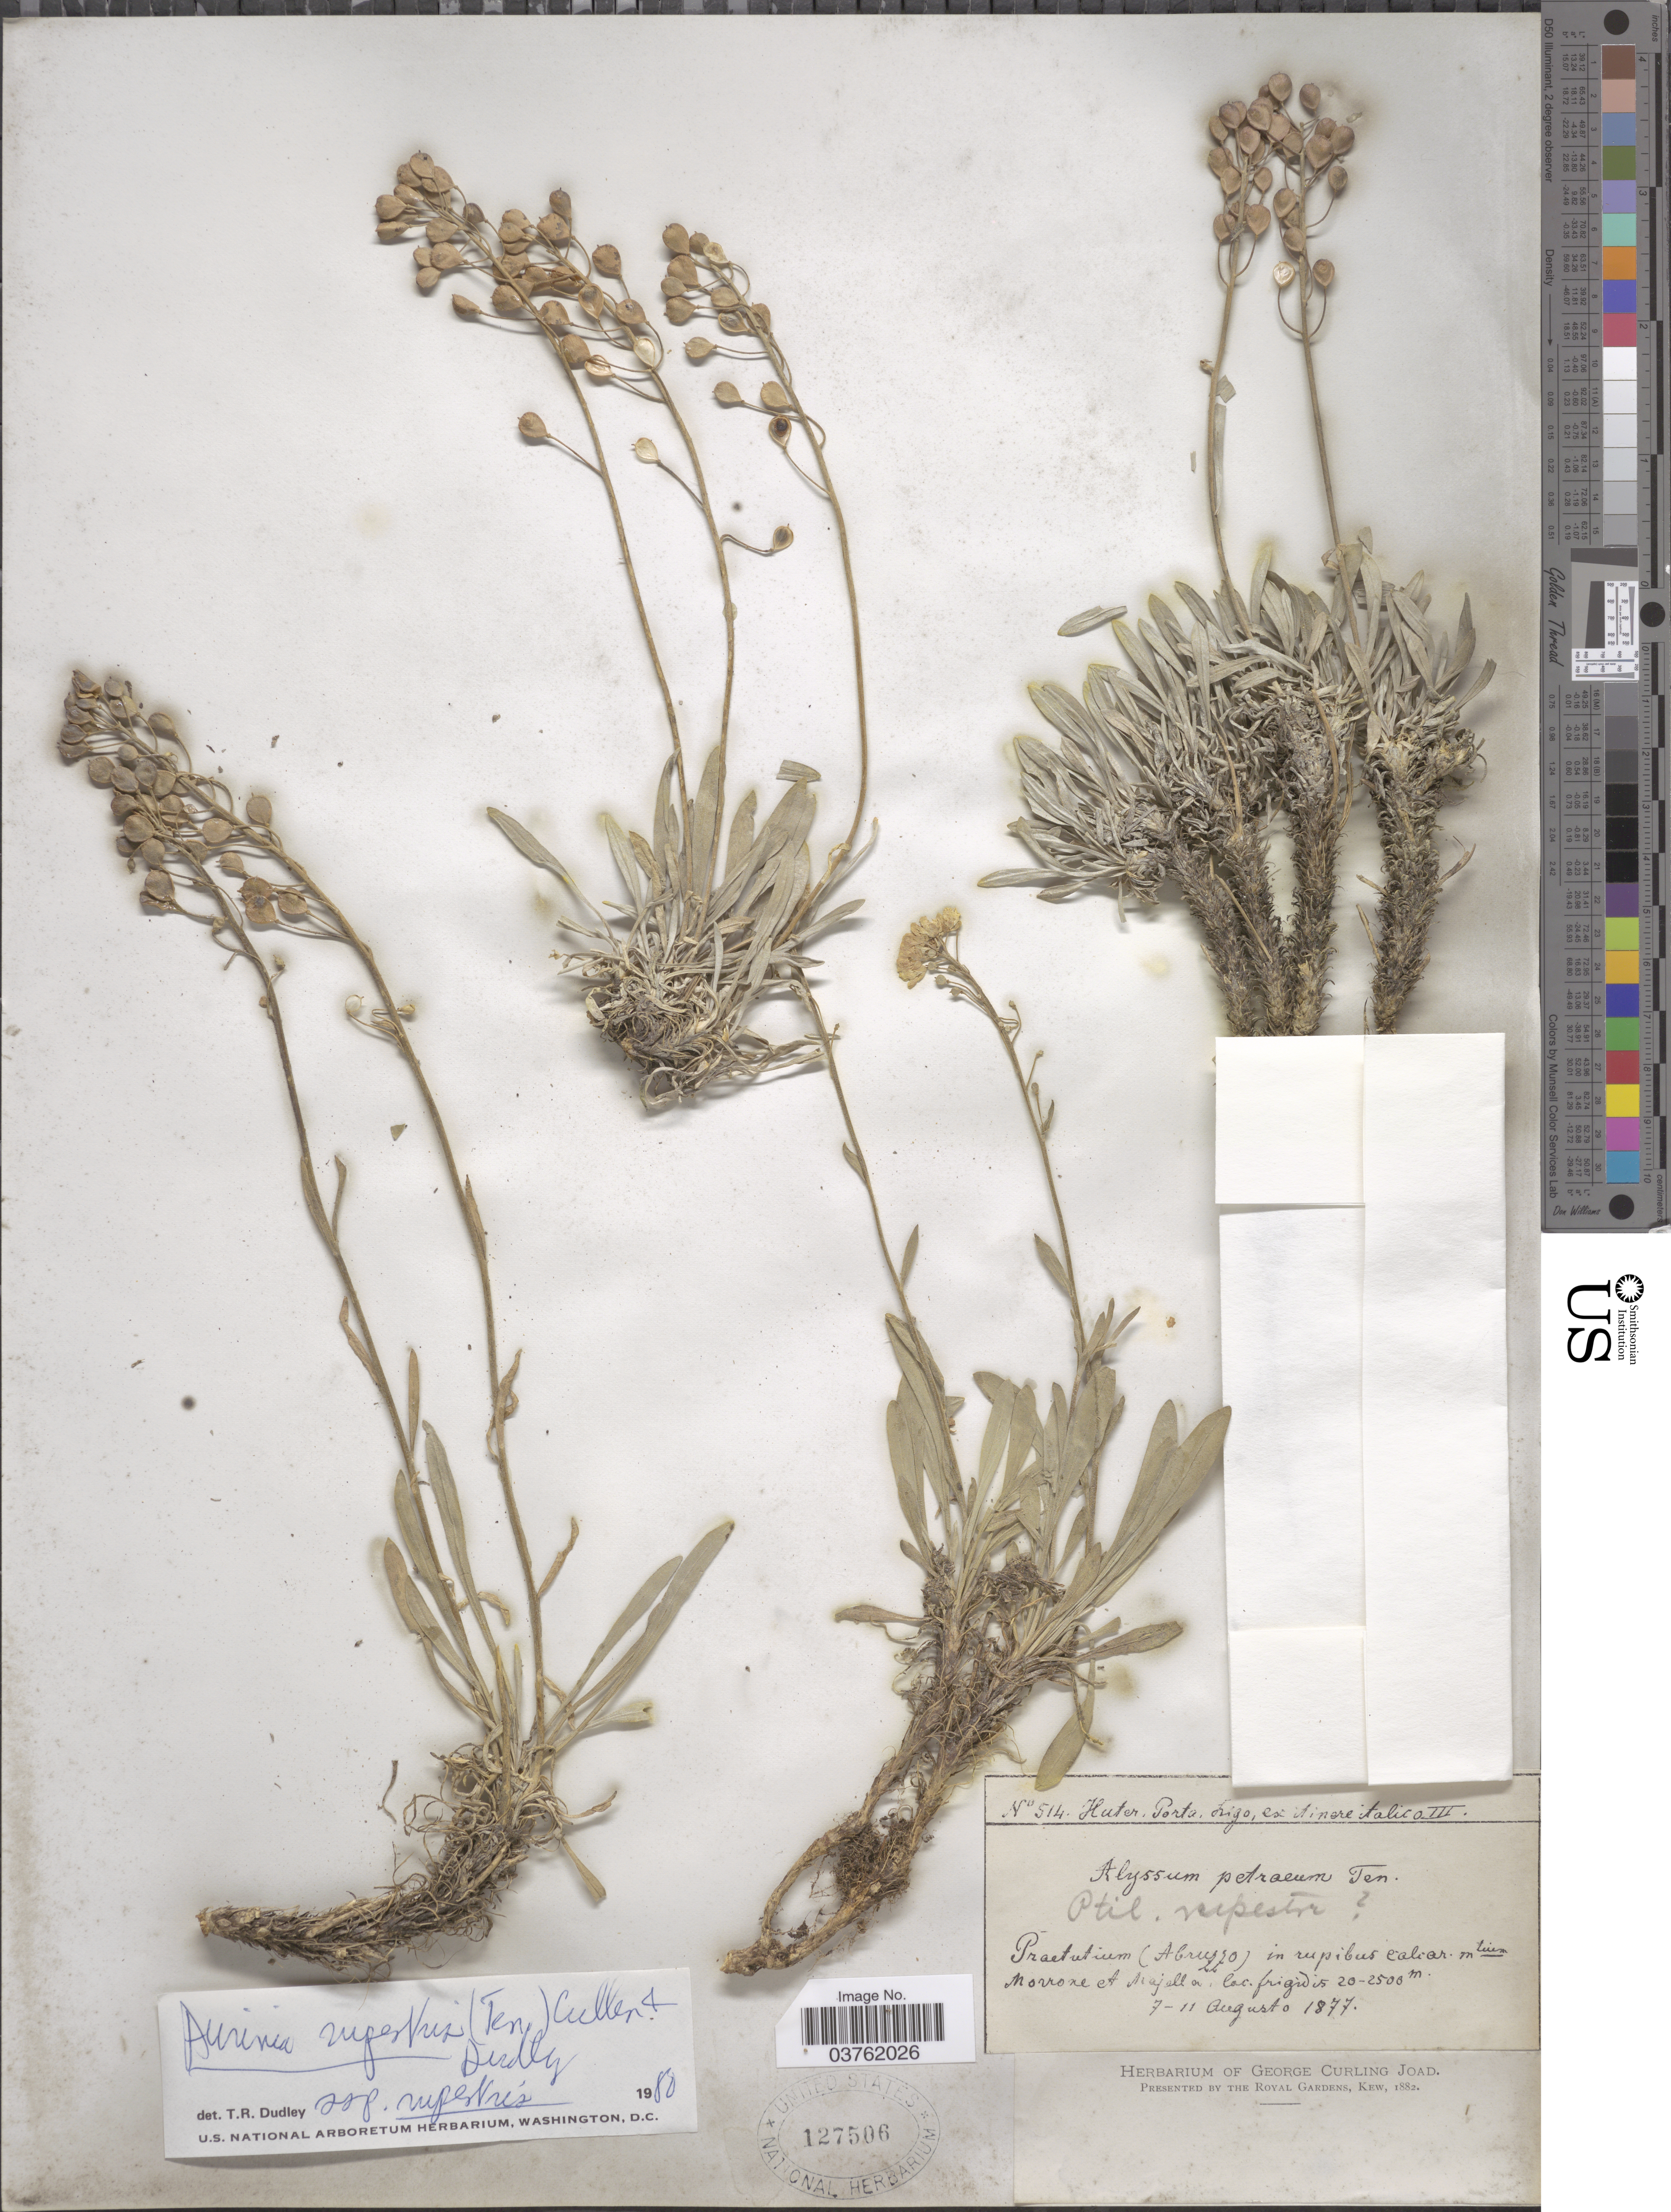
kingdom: Plantae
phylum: Tracheophyta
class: Magnoliopsida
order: Brassicales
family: Brassicaceae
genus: Alyssum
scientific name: Alyssum rupestre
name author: Ten.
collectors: -. Huter, -- Porta & -. Frigo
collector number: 514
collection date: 1877-08-07/1877-08-11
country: Italy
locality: Praetutium (Abruzzo) in rupibus calcar. mtuen Morrone et Majalla. [interpreted]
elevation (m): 20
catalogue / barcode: US 127506